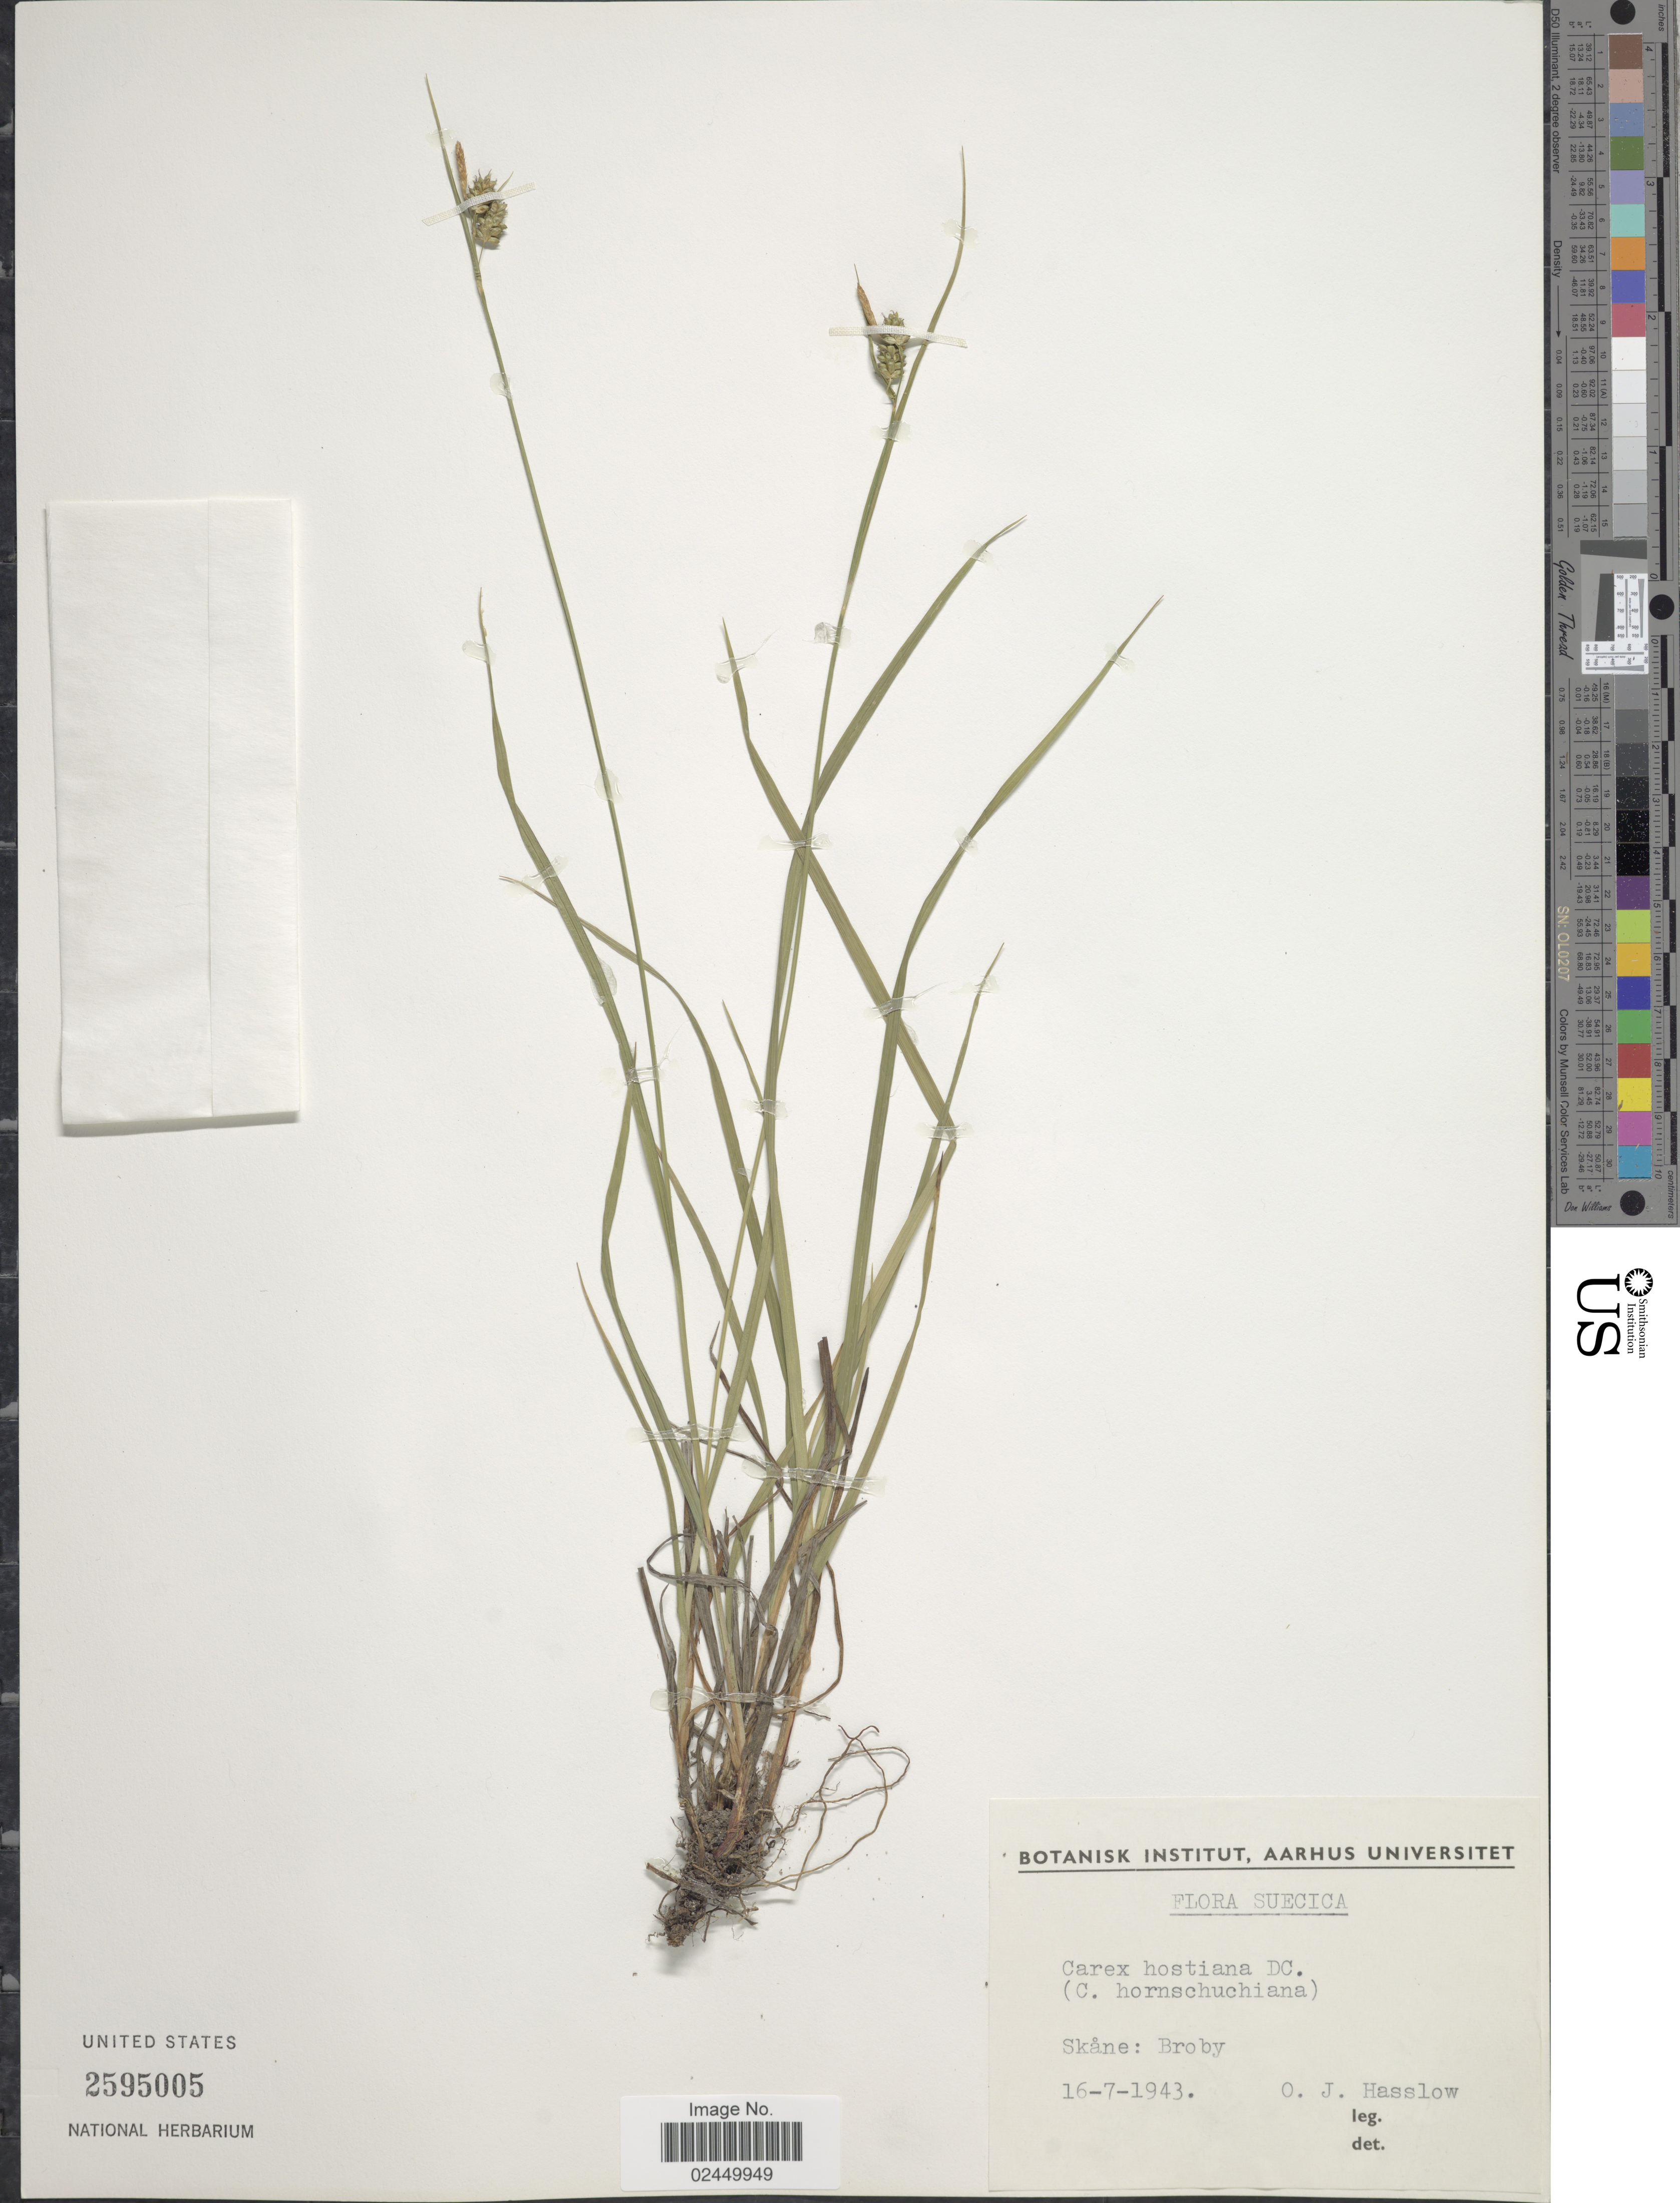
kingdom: Plantae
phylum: Tracheophyta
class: Liliopsida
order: Poales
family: Cyperaceae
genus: Carex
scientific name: Carex hostiana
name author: DC.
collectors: O. Hasslow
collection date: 1943-07-16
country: Sweden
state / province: Skåne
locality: Suecica. Skane: Broby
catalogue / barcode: US 2595005